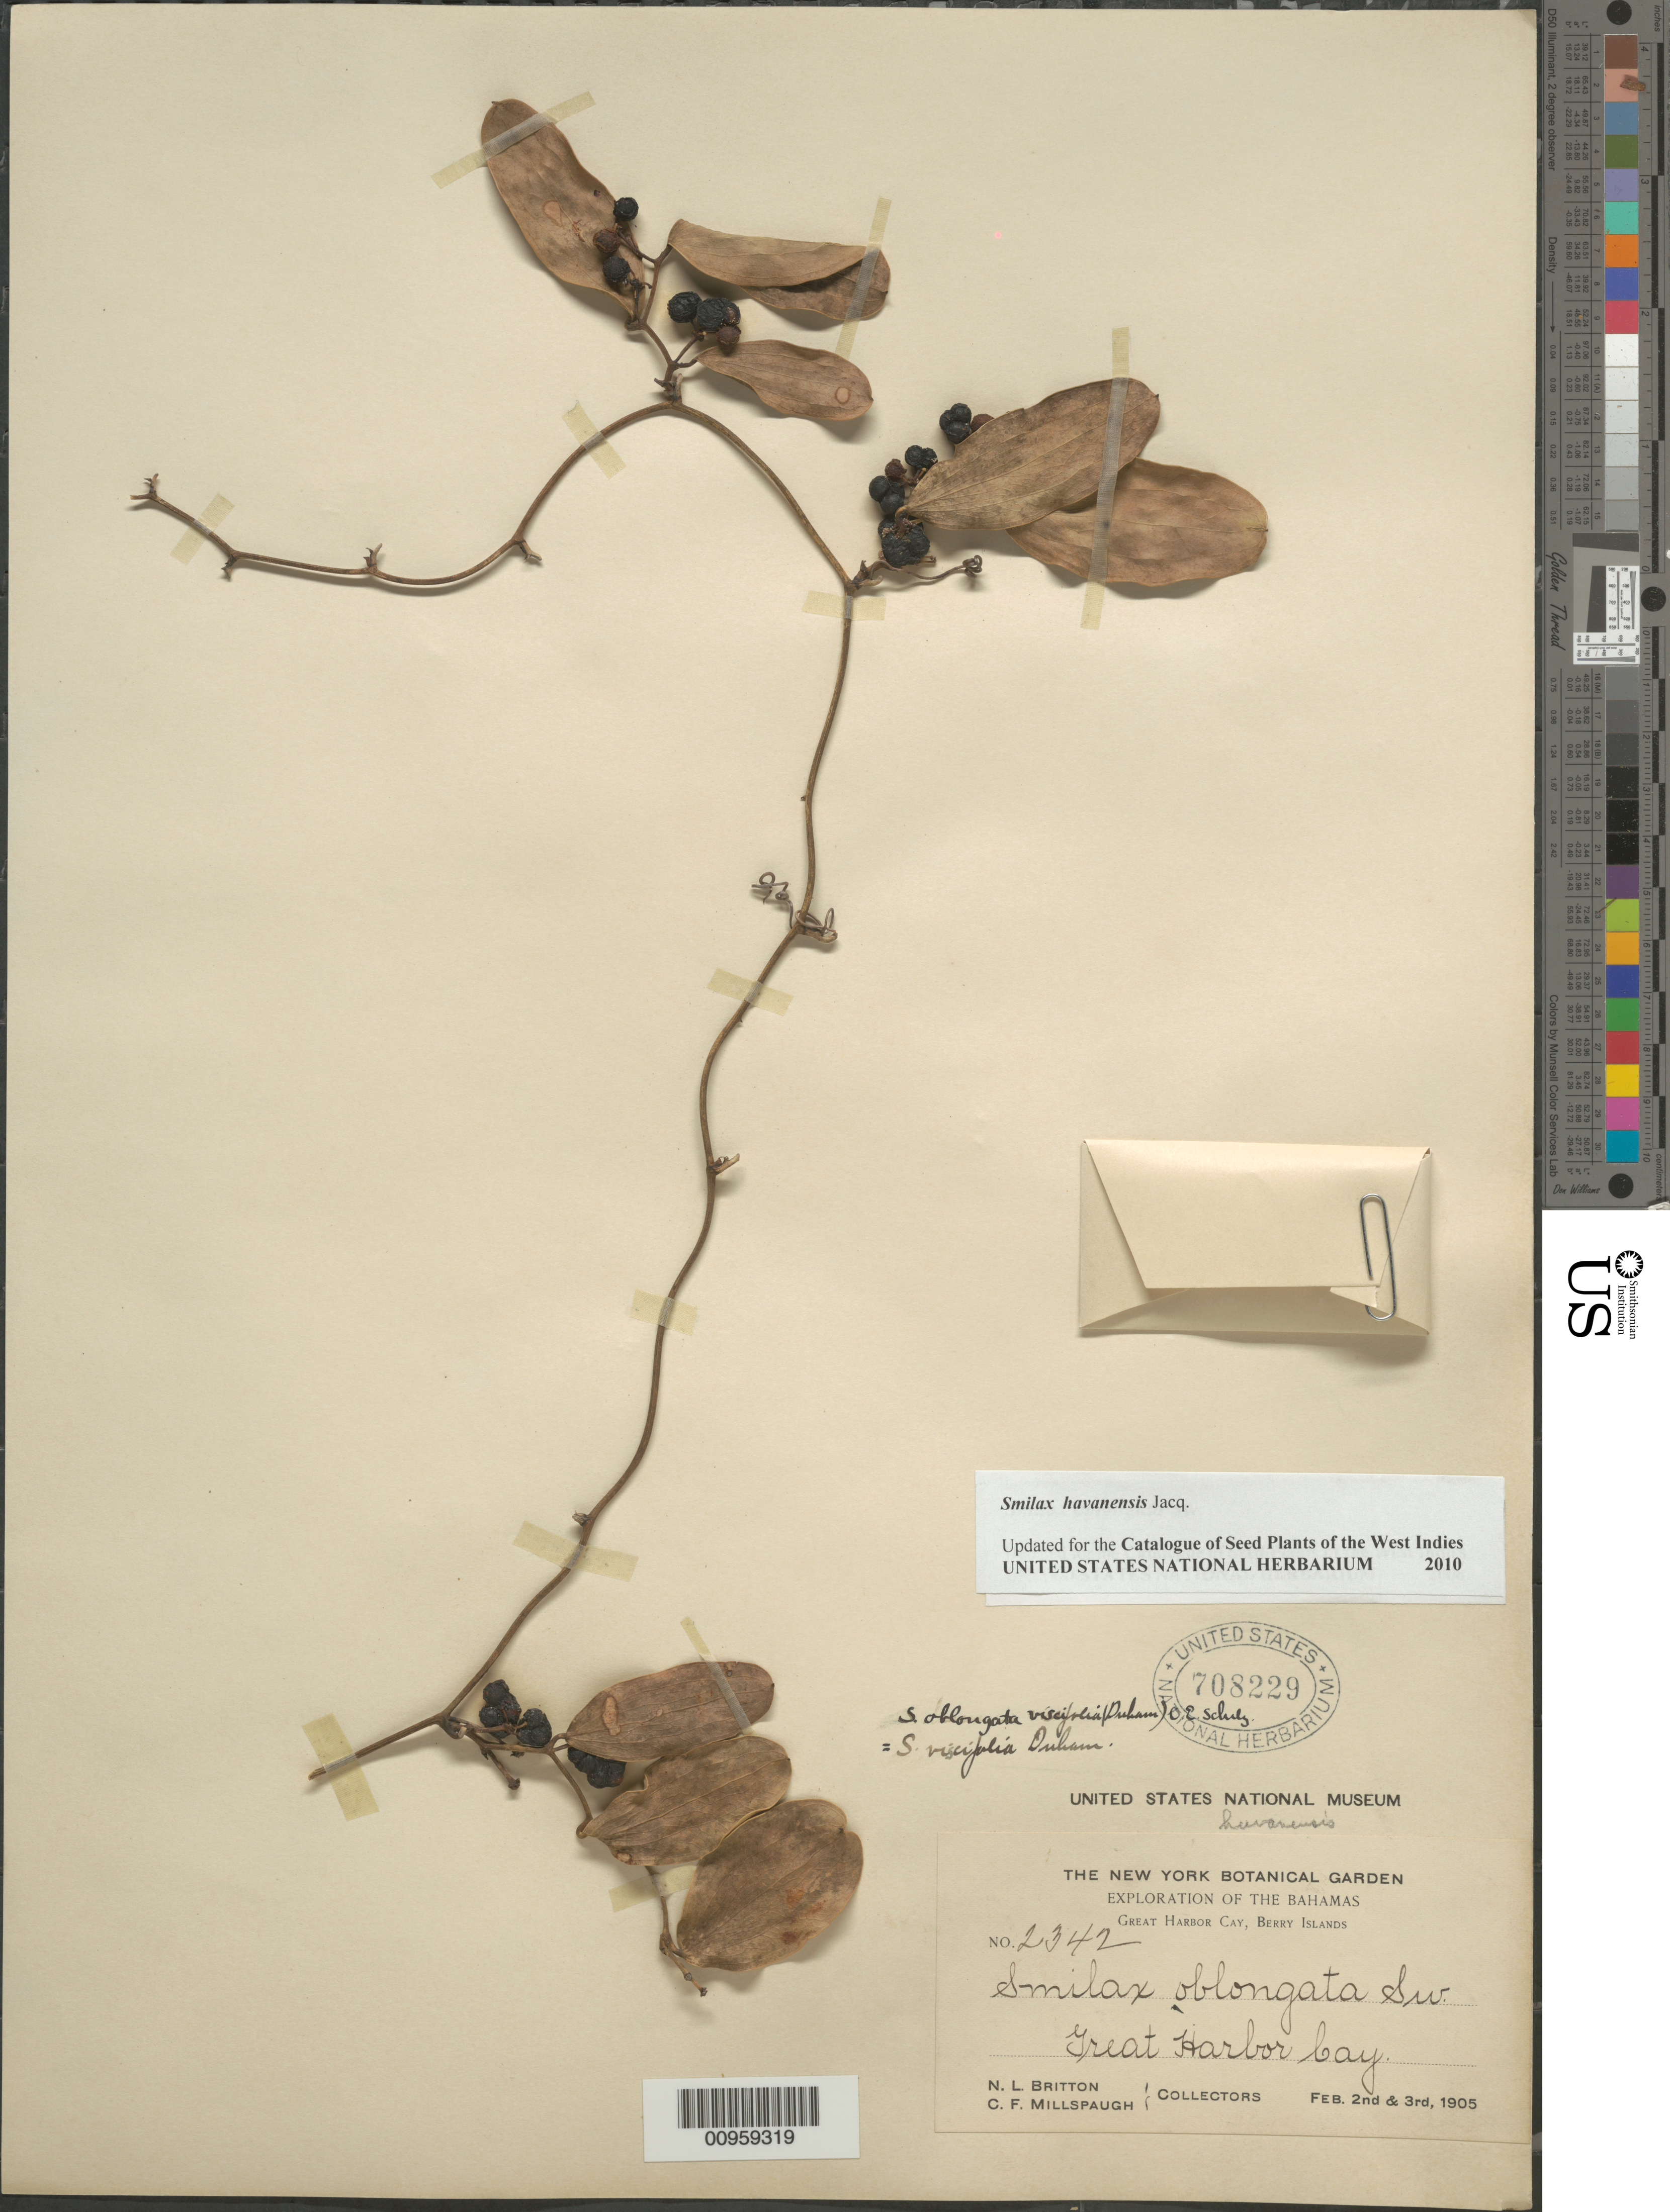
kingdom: Plantae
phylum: Tracheophyta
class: Liliopsida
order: Liliales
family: Smilacaceae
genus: Smilax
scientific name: Smilax havanensis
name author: Jacq.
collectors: N. Britton & C. F. Millspaugh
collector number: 2342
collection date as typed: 02 Feb 1905 and 03 Feb 1905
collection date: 1905-02-02,1905-02-03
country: Bahamas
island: Berry Islands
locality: Great Harbor Cay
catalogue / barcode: US 708229